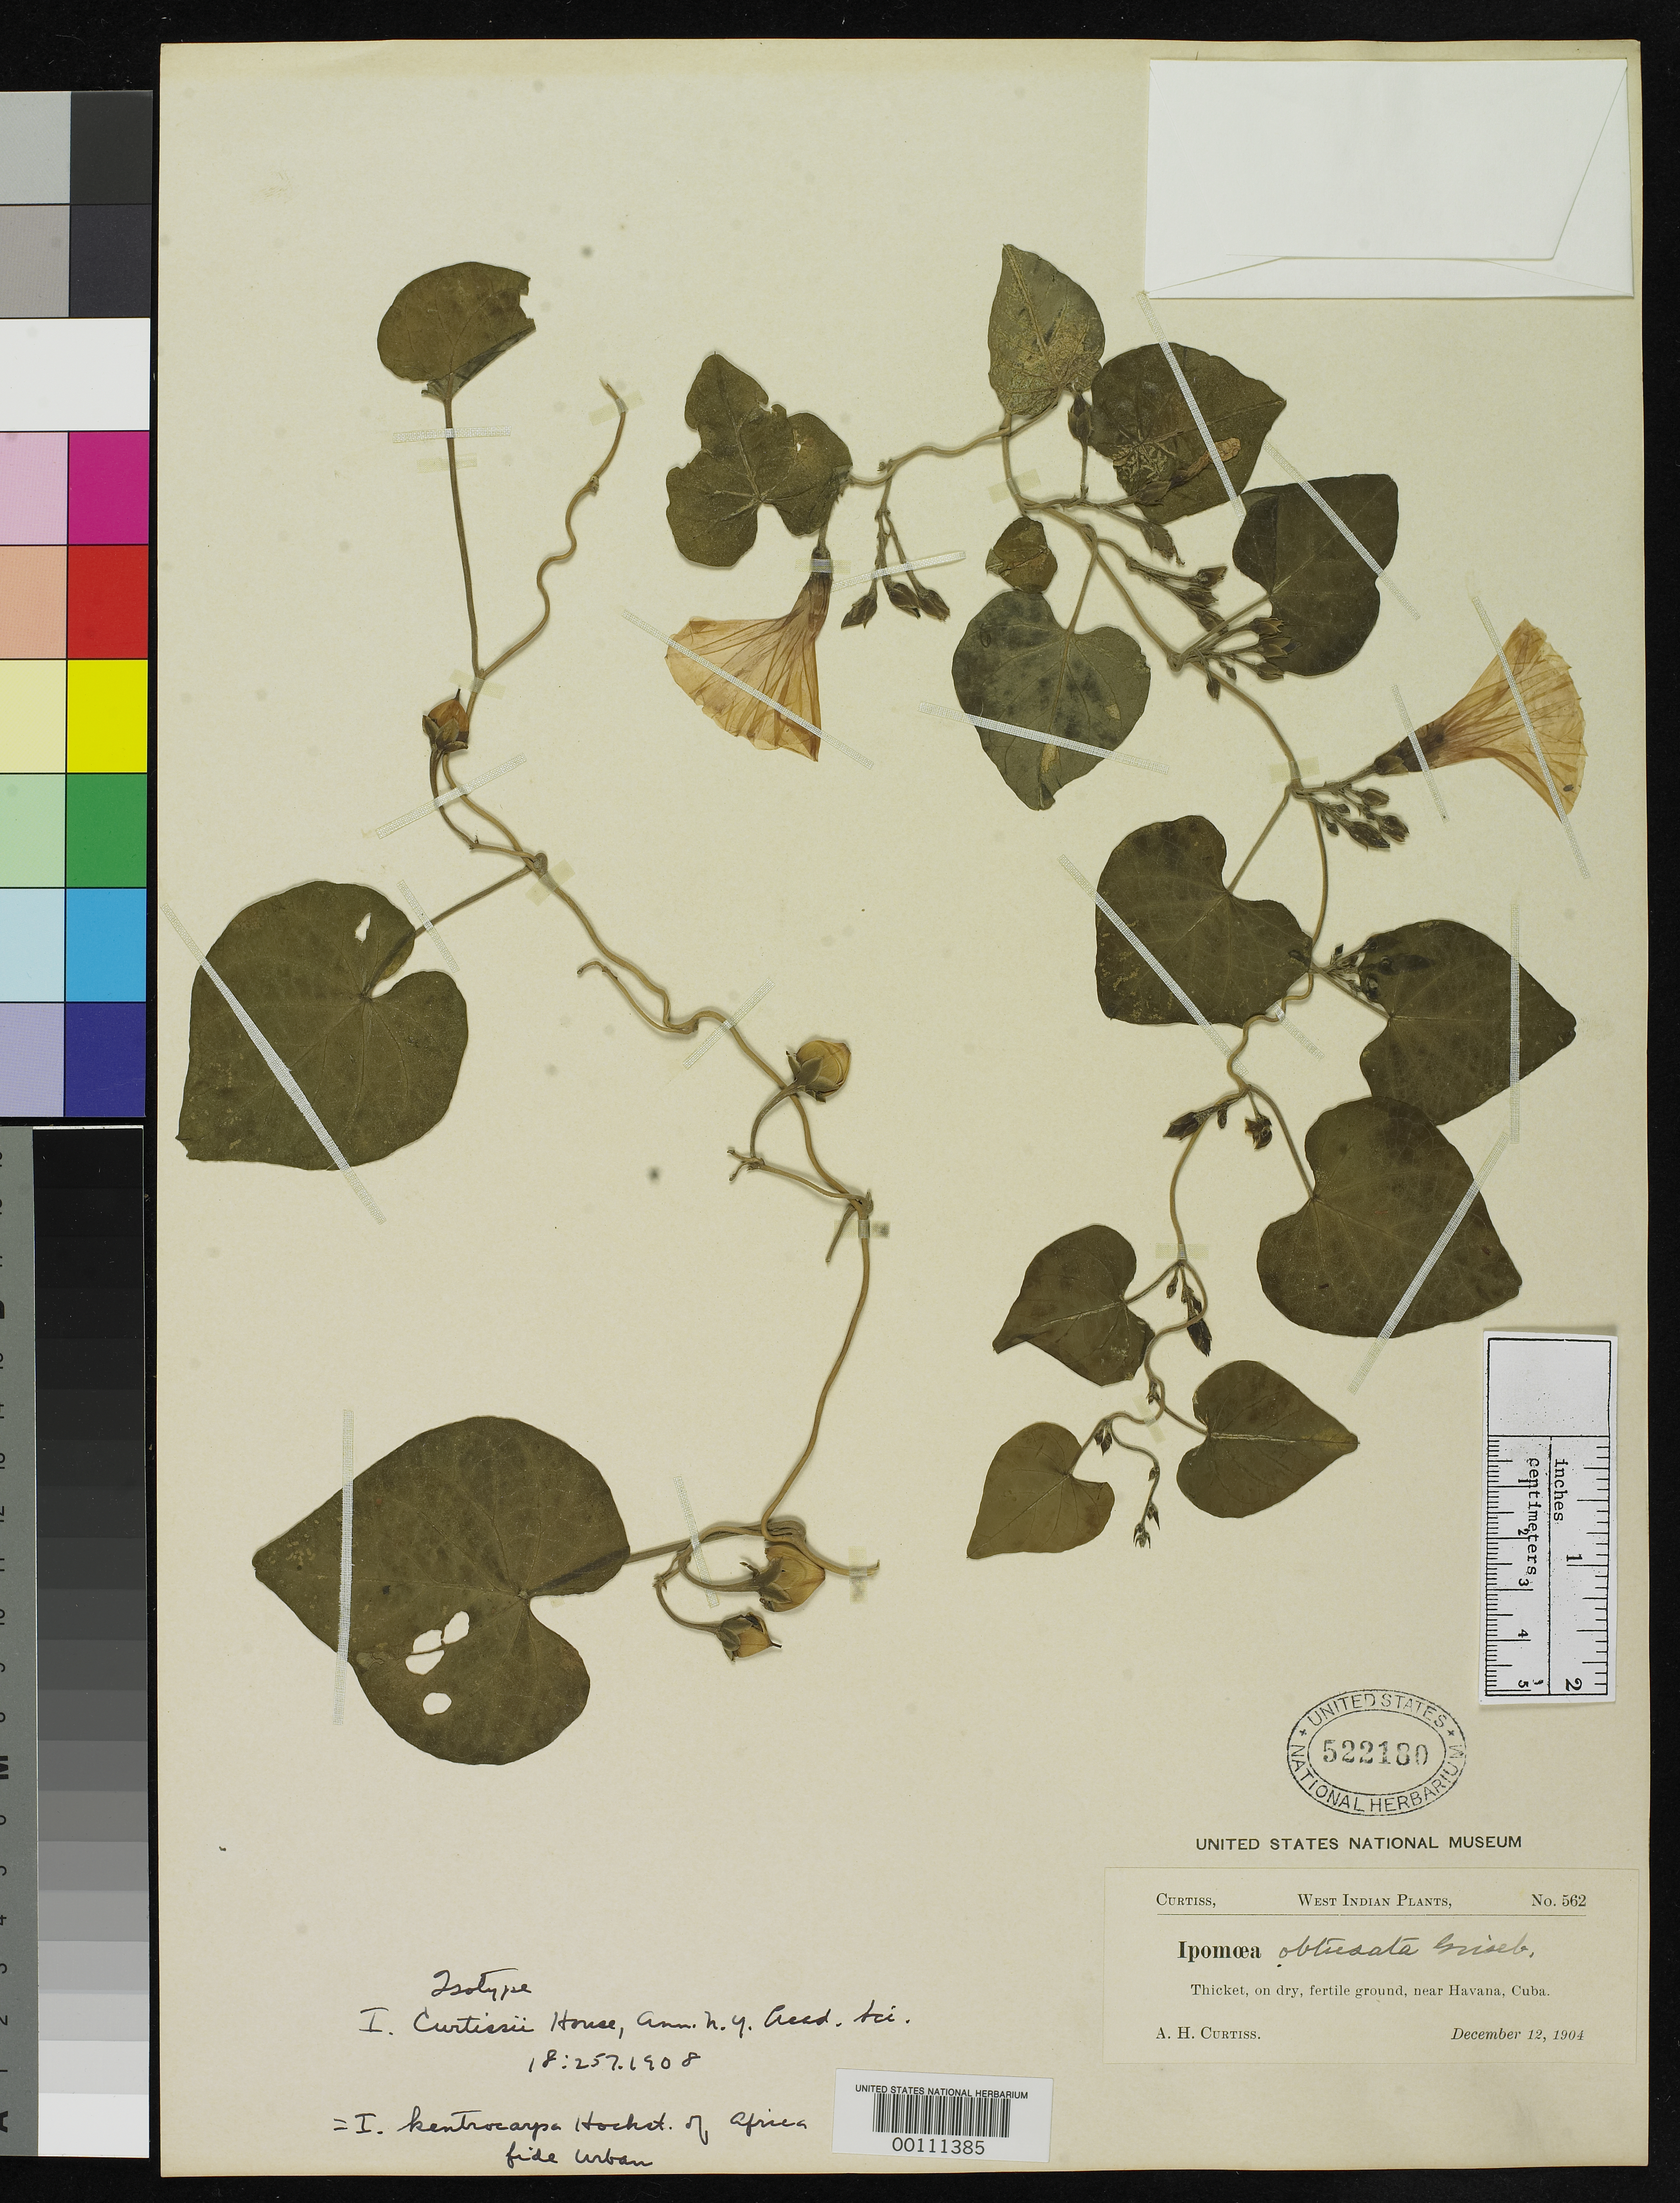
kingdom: Plantae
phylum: Tracheophyta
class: Magnoliopsida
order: Solanales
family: Convolvulaceae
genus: Ipomoea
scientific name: Ipomoea curtissii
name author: House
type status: Isotype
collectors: A. H. Curtiss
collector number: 562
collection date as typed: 12 Dec 1904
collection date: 1904-12-12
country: Cuba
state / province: La Habana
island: Greater Antilles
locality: Near Havana.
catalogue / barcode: US 522180